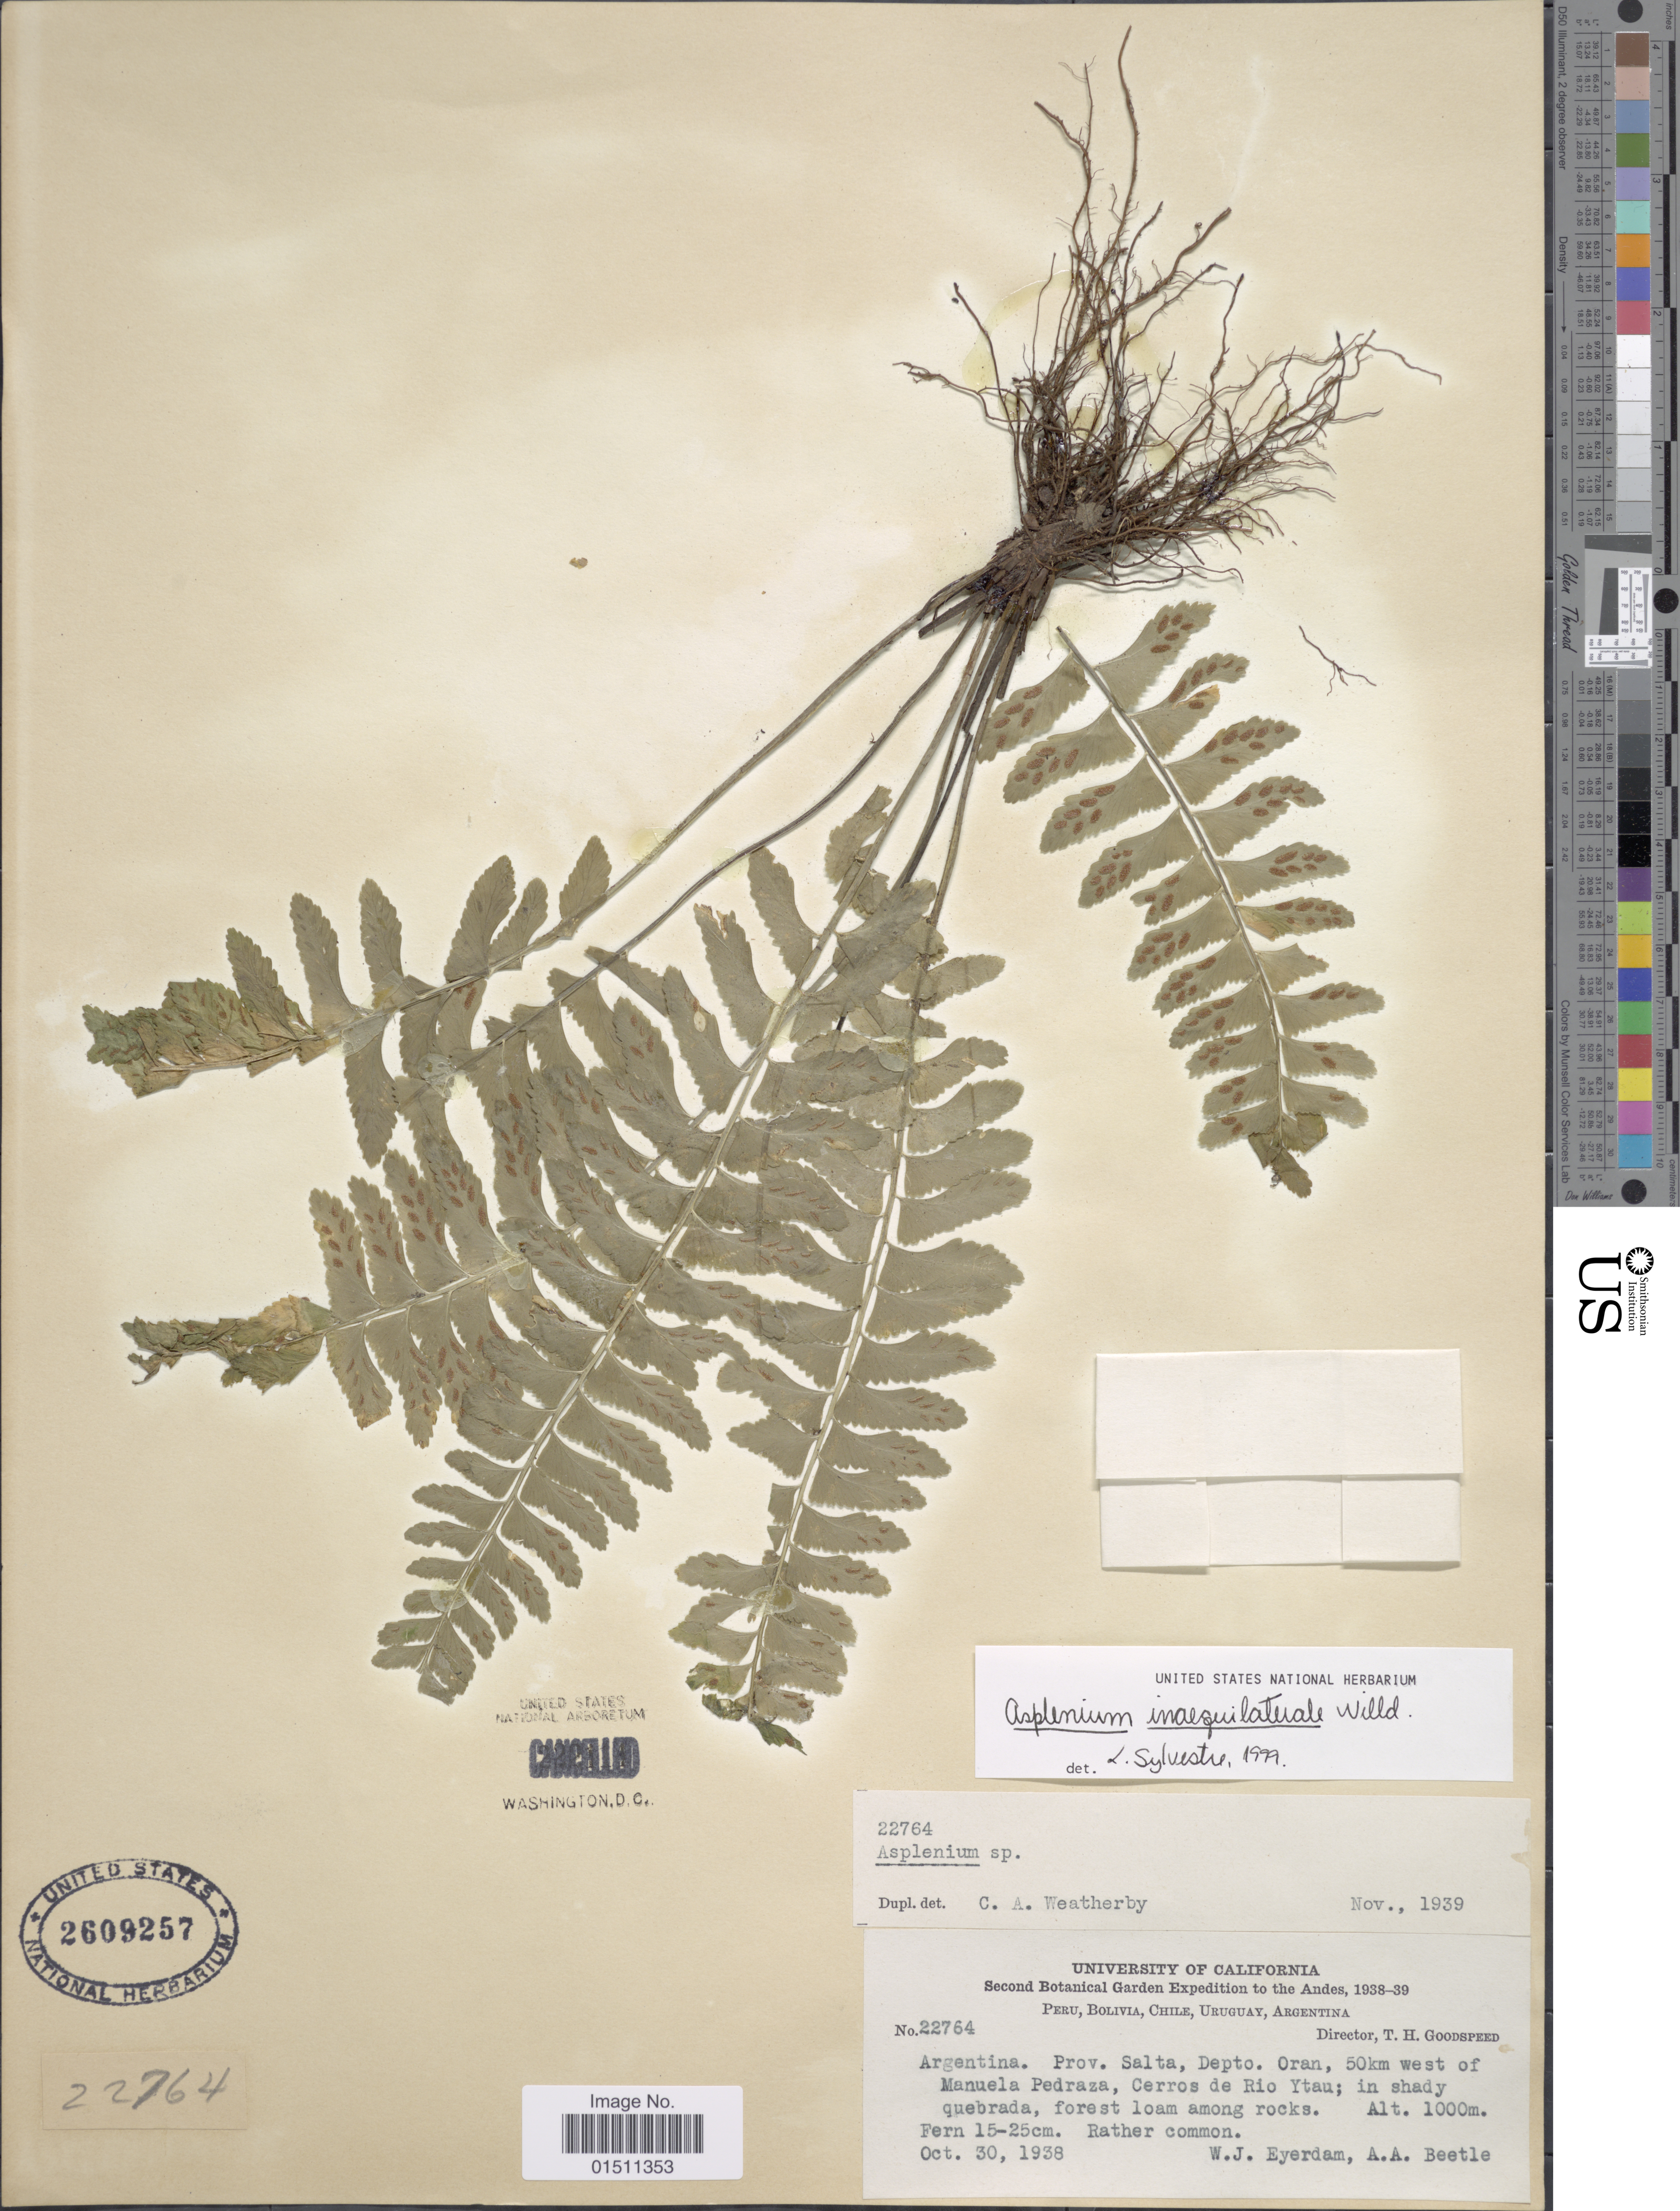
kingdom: Plantae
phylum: Tracheophyta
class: Polypodiopsida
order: Polypodiales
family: Aspleniaceae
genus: Asplenium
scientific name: Asplenium inaequilaterale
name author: Willd.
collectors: W. J. Eyerdam & A. A. Beetle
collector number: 22764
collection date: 1938-10-30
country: Argentina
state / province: Salta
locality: Argentina. Prov. Salta, Depto. Oran, 50km west of Manuela Pedraza, Cerros de Rio Ytau.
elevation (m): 1000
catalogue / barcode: US 2609257